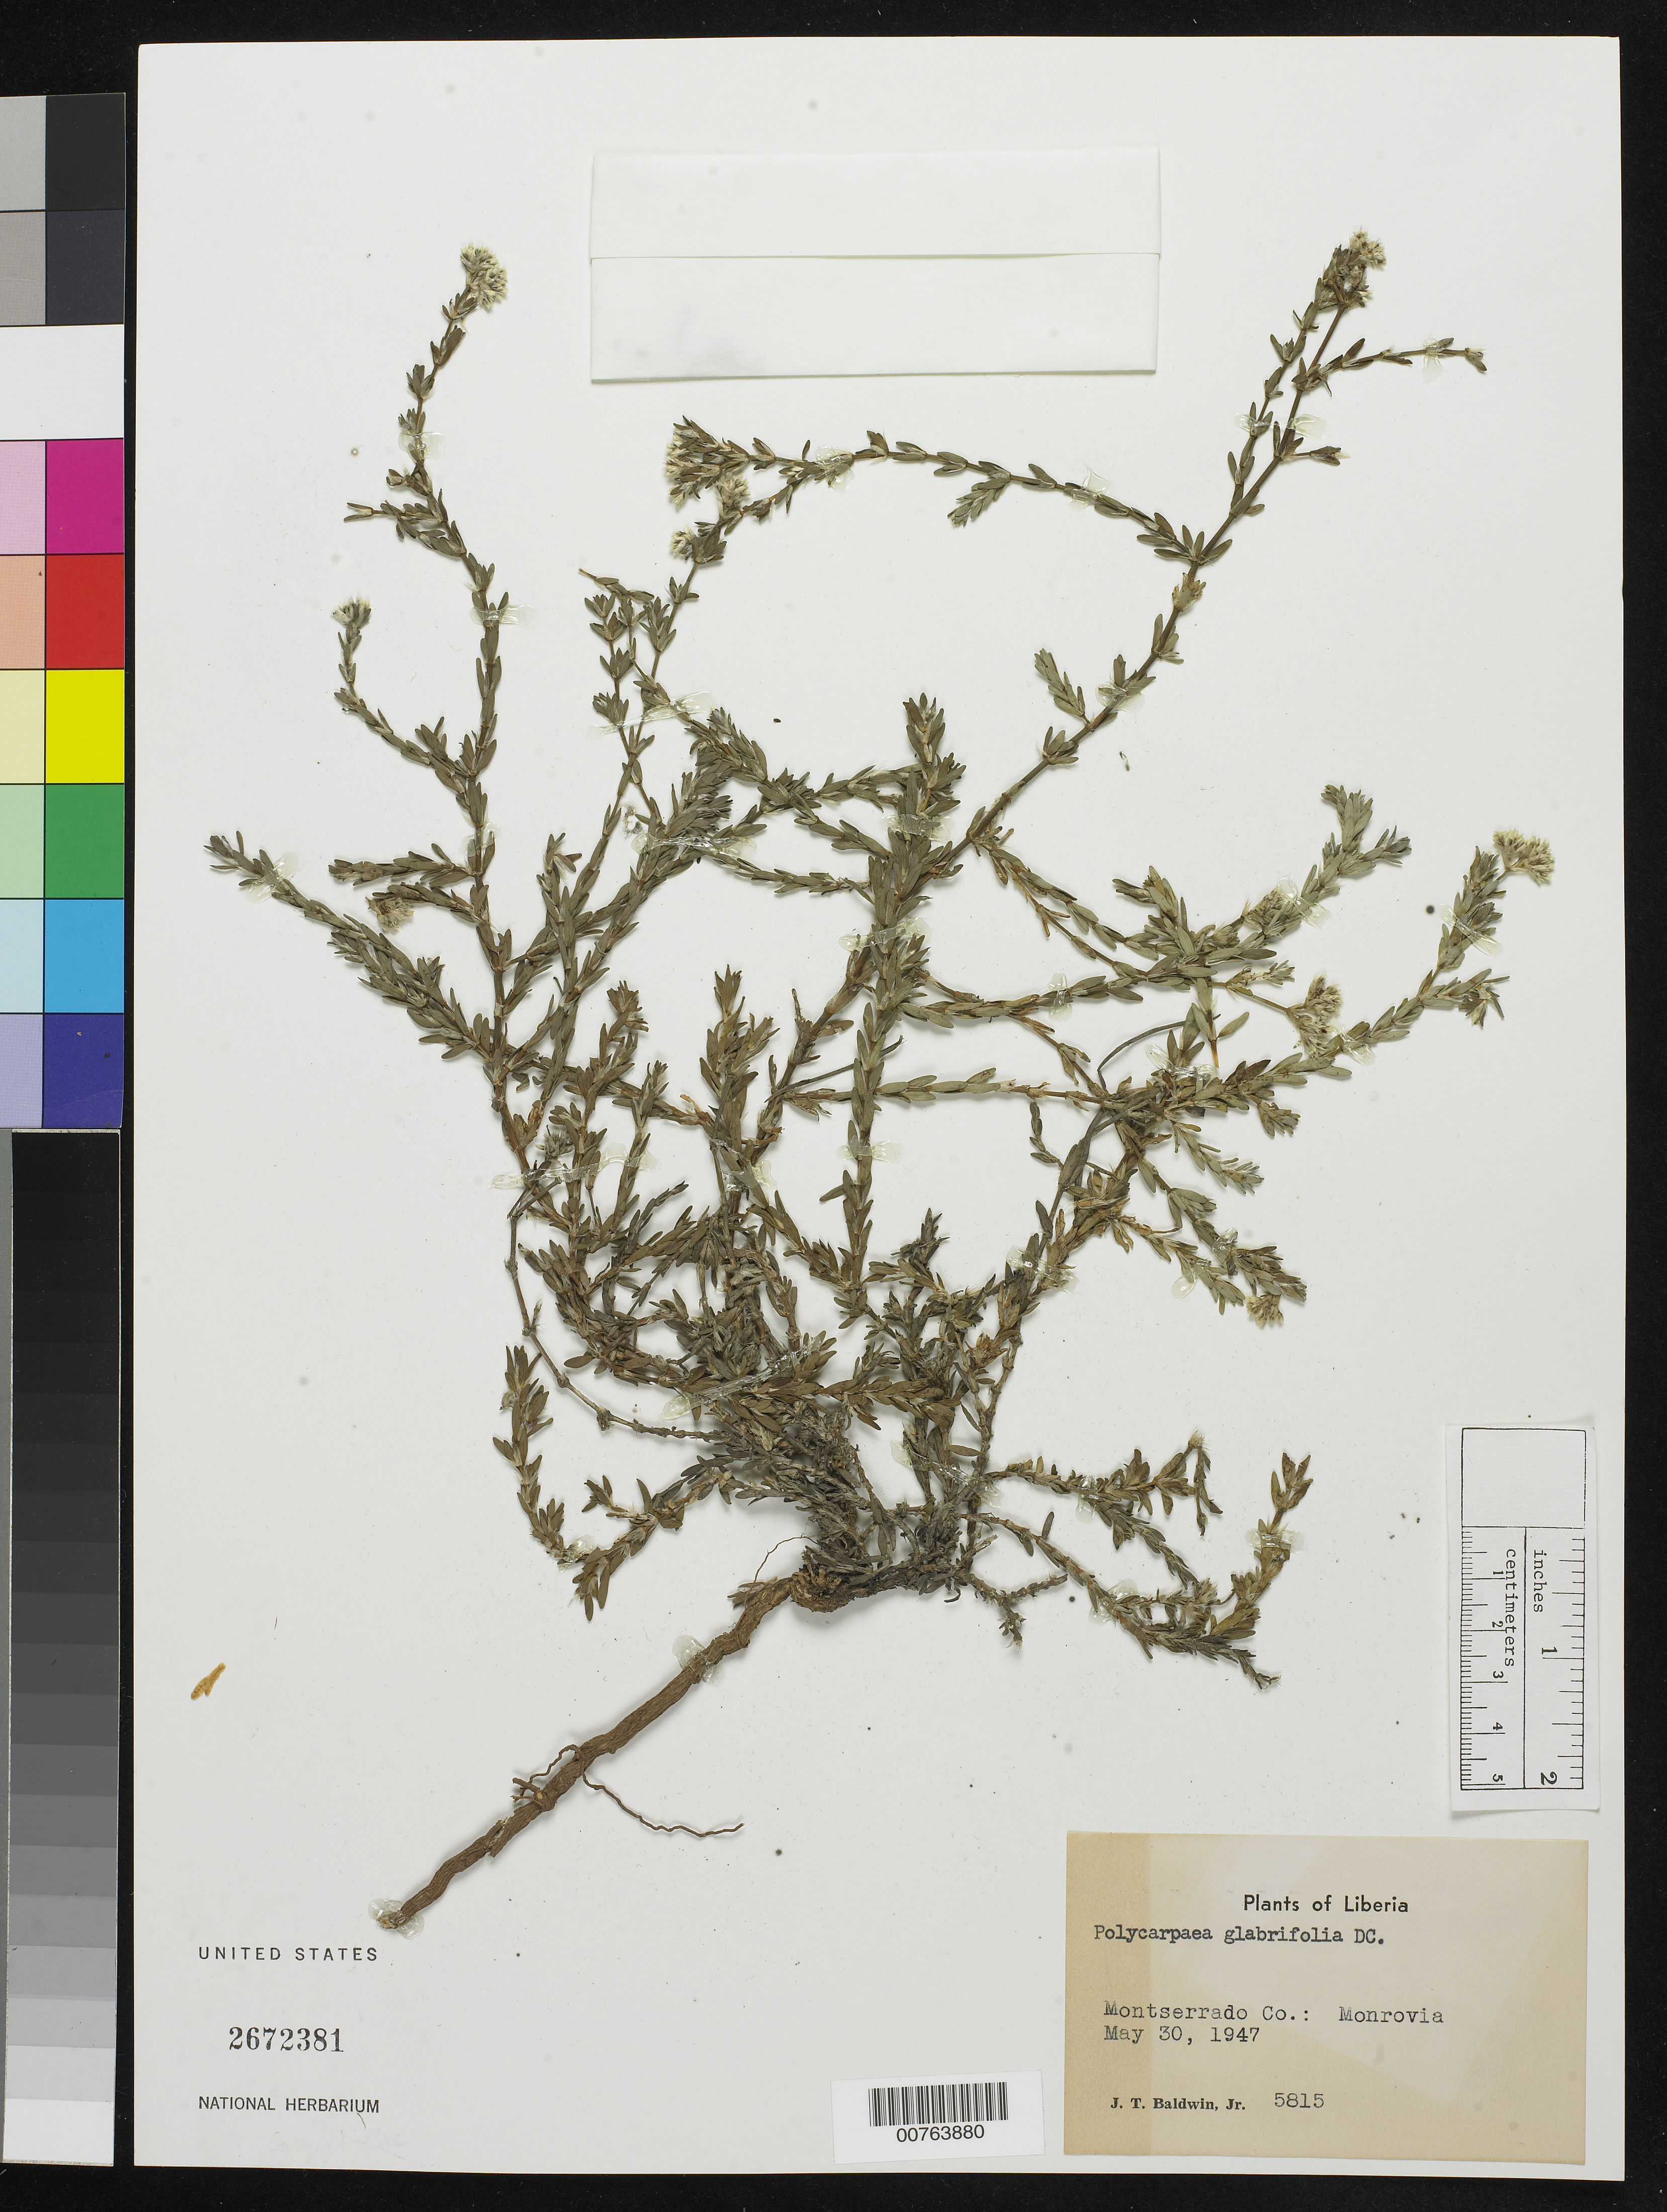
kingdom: Plantae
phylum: Tracheophyta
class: Magnoliopsida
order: Caryophyllales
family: Caryophyllaceae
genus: Polycarpaea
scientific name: Polycarpaea glabrifolia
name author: DC.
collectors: J. T. Baldwin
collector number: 5815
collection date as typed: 30 May 1947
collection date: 1947-05-30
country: Liberia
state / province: Montserrado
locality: Monrovia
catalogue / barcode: US 2672381